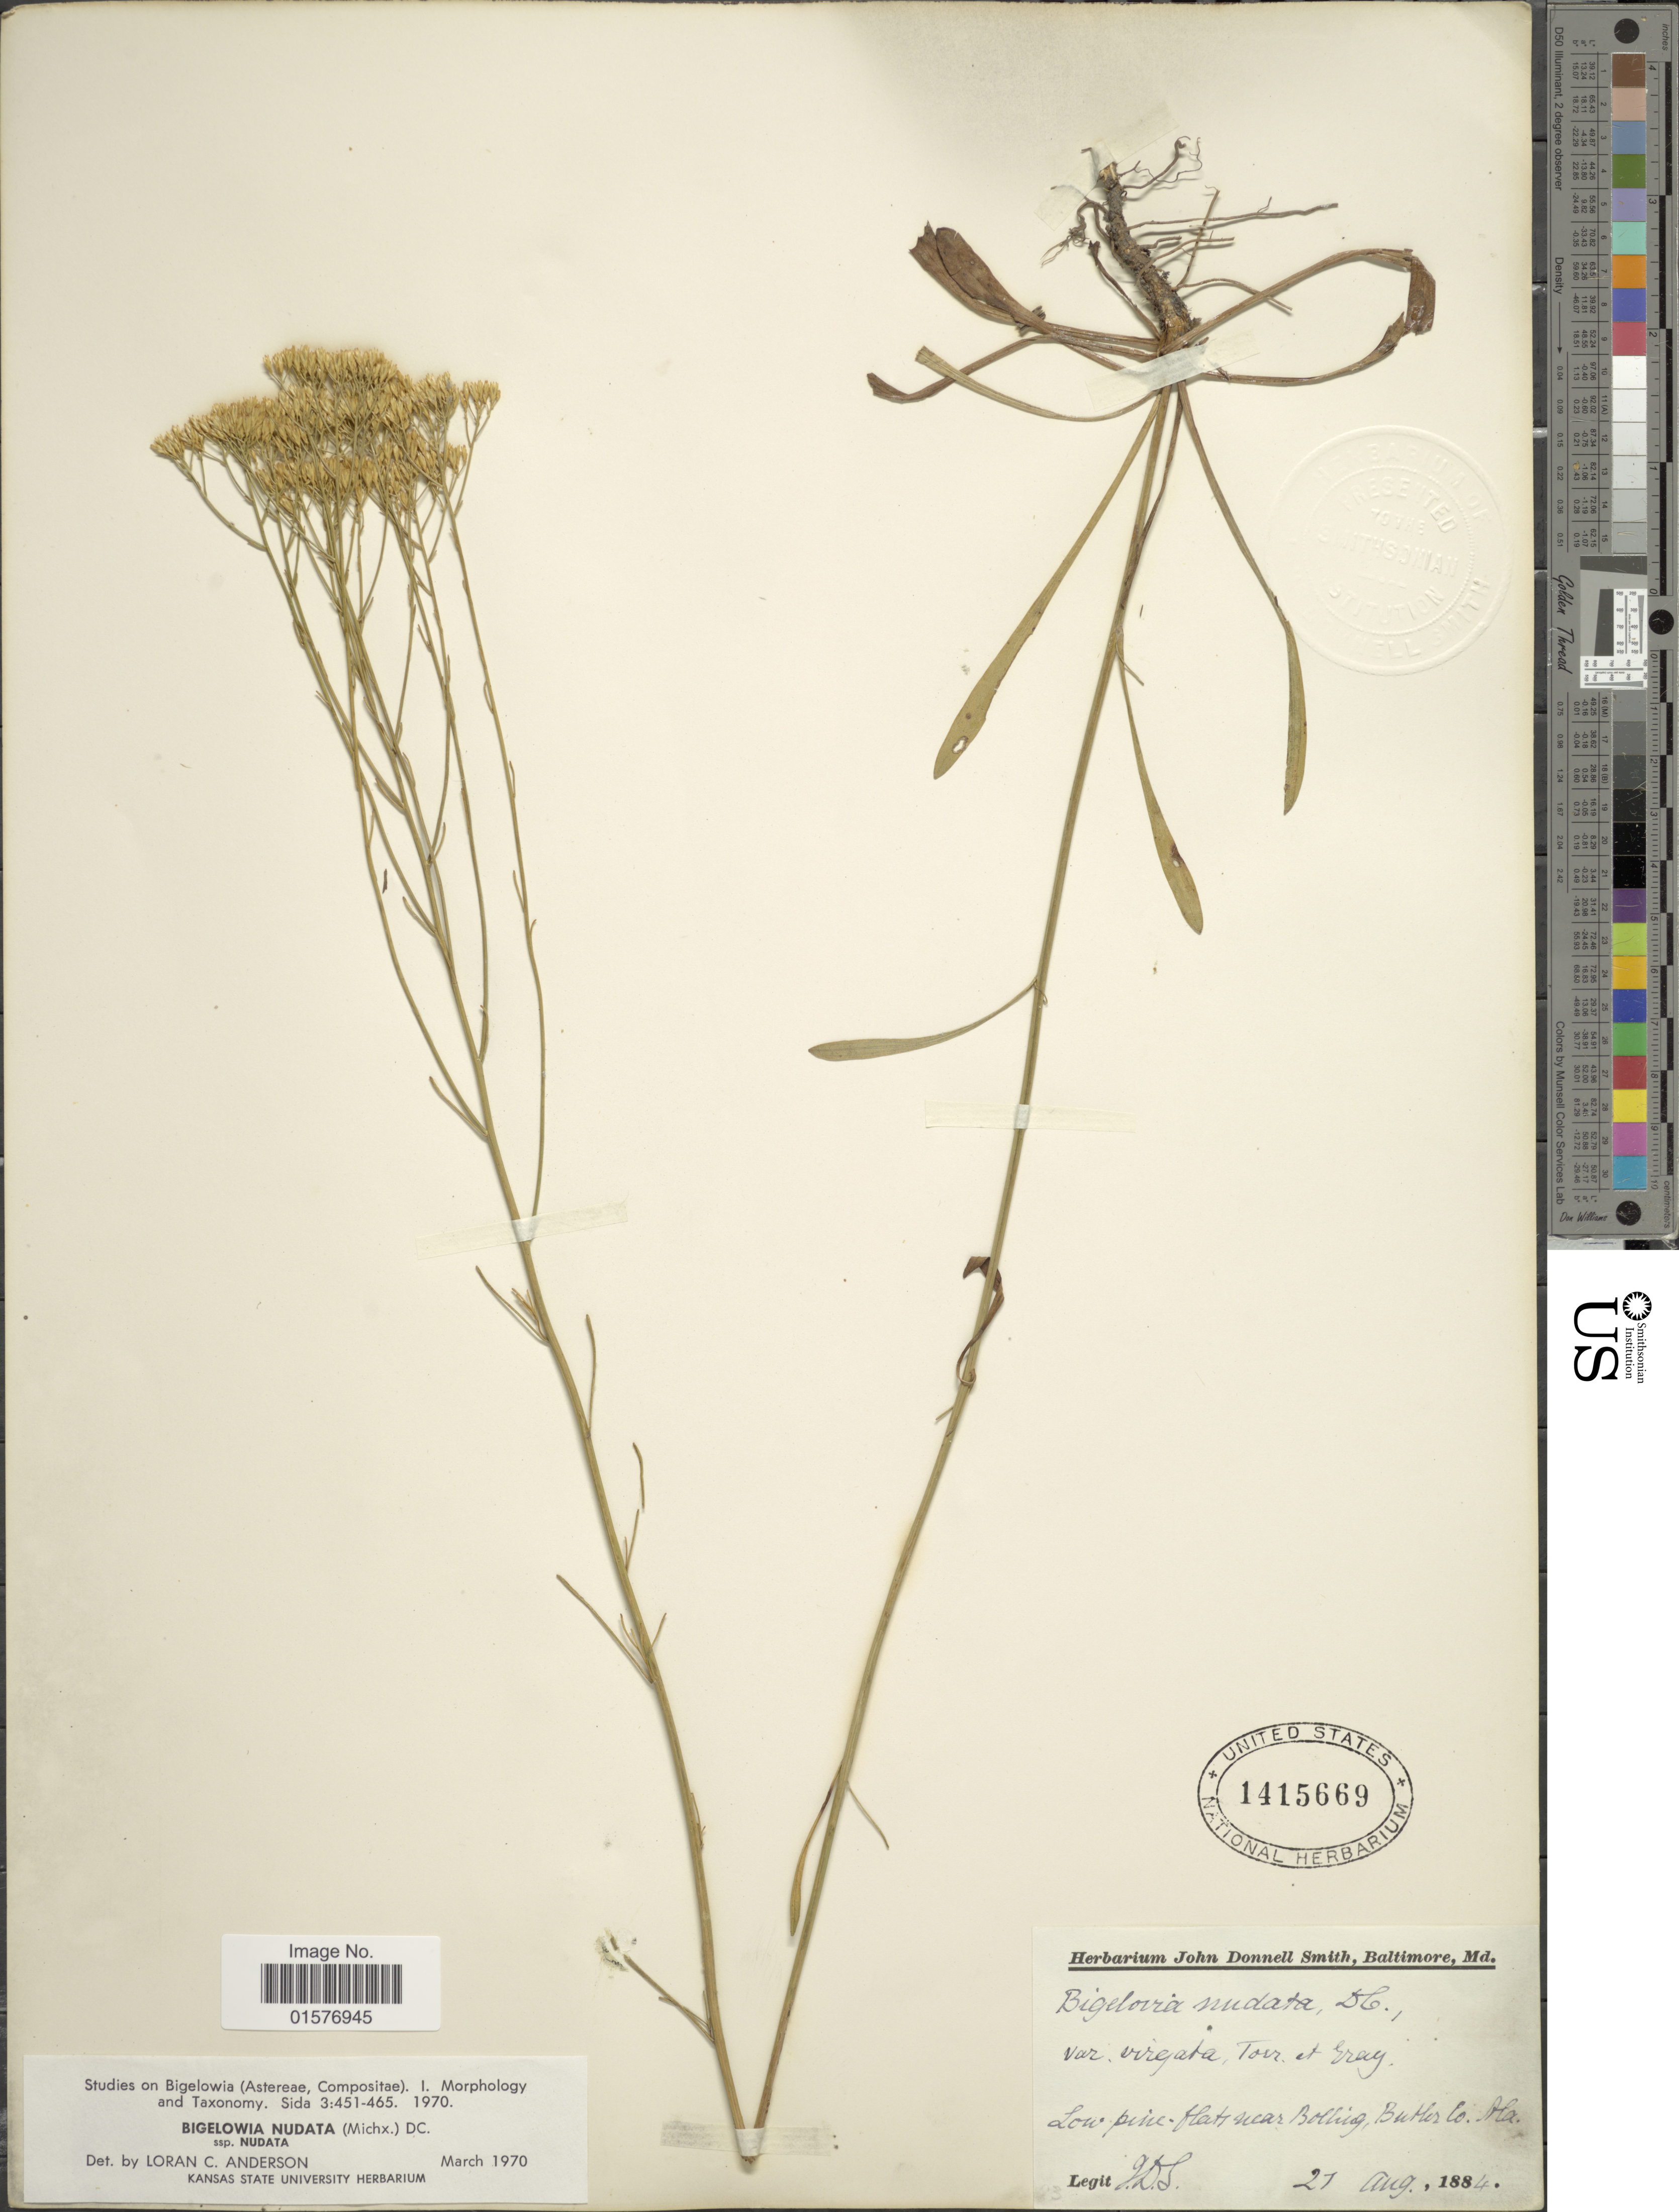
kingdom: Plantae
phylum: Tracheophyta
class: Magnoliopsida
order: Asterales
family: Asteraceae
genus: Bigelowia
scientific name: Bigelowia nudata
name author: (Michx.) DC.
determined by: Urbatsch, Lowell E., Curator (LSU), Louisiana State University (UNITED STATES)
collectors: J. Donnell Smith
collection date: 1884-08-21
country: United States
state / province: Alabama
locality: Low pine flats near Bollig Butler Co.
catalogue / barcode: US 1415669